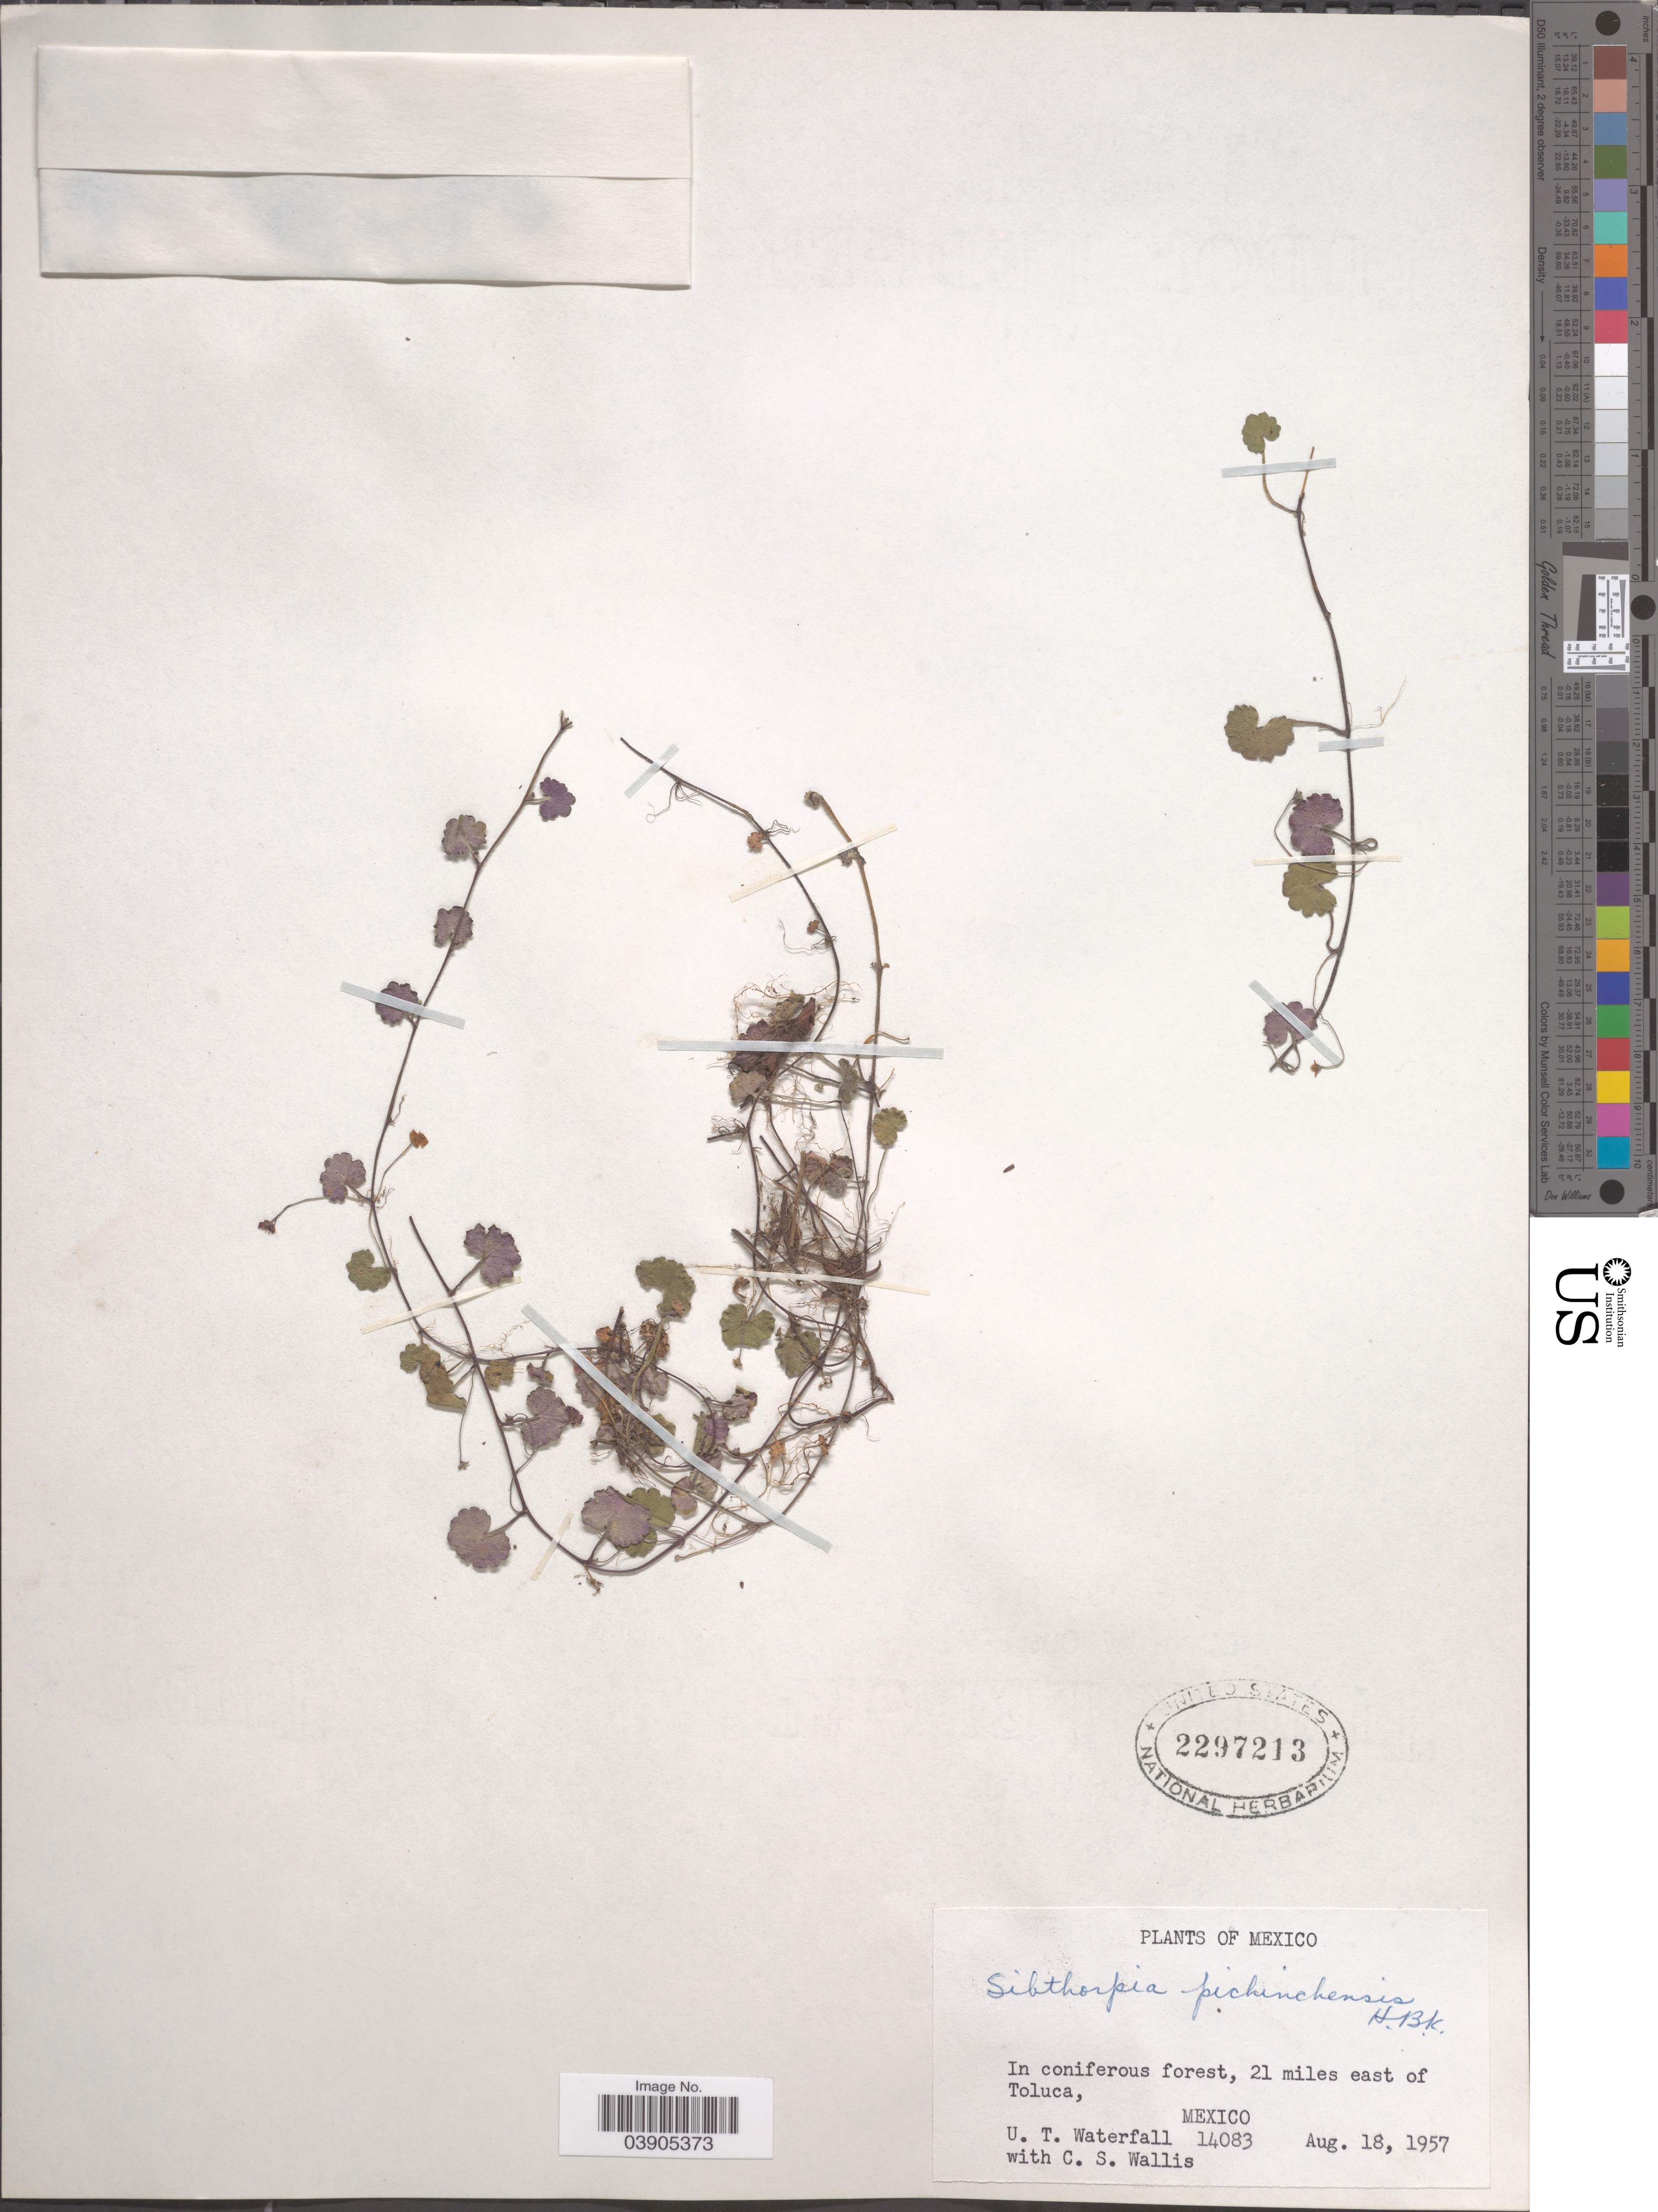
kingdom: Plantae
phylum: Tracheophyta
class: Magnoliopsida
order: Lamiales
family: Plantaginaceae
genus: Sibthorpia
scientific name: Sibthorpia repens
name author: (L.) Kuntze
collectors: U. T. Waterfall & C. S. Wallis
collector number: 14083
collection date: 1957-08-18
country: Mexico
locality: In coniferous forest, 21 miles east of Toluca.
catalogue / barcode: US 2297213